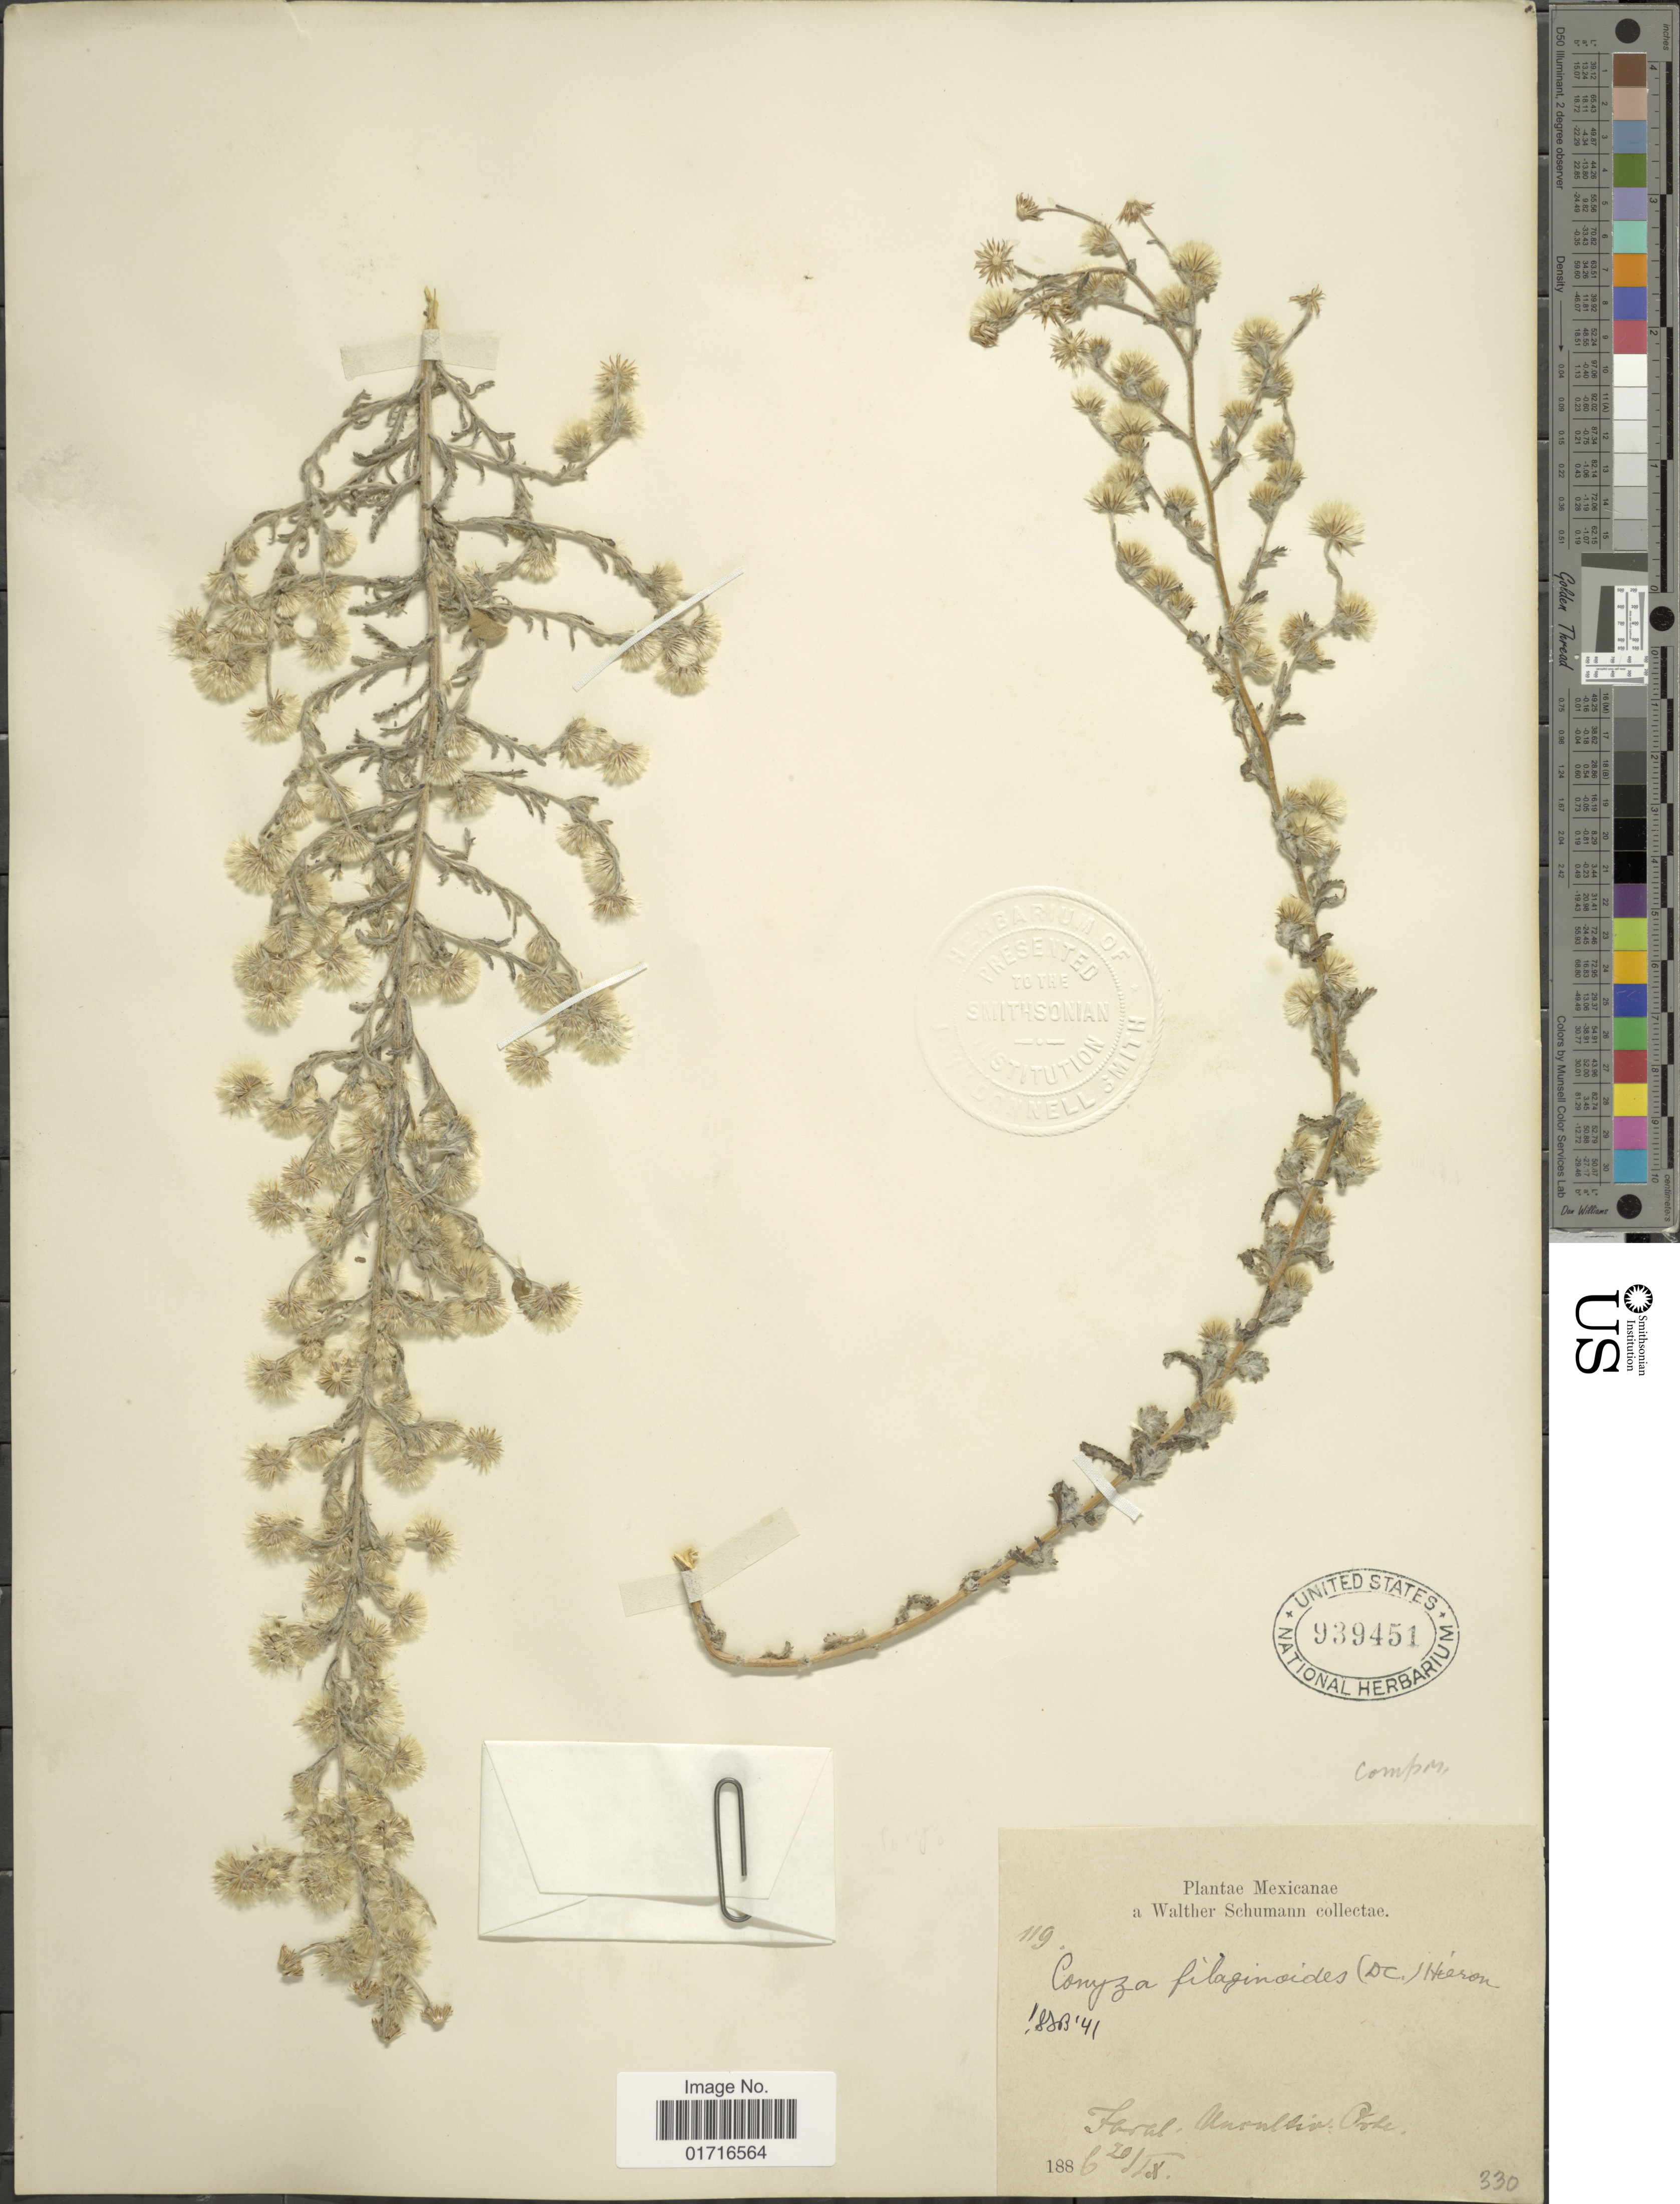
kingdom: Plantae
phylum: Tracheophyta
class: Magnoliopsida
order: Asterales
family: Asteraceae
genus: Conyza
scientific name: Conyza filaginoides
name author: (DC.) Hieron.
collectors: W. Schumann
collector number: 119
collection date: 1886-09-20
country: Mexico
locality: Faral Amonita: Oste [interpreted]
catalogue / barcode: US 939451